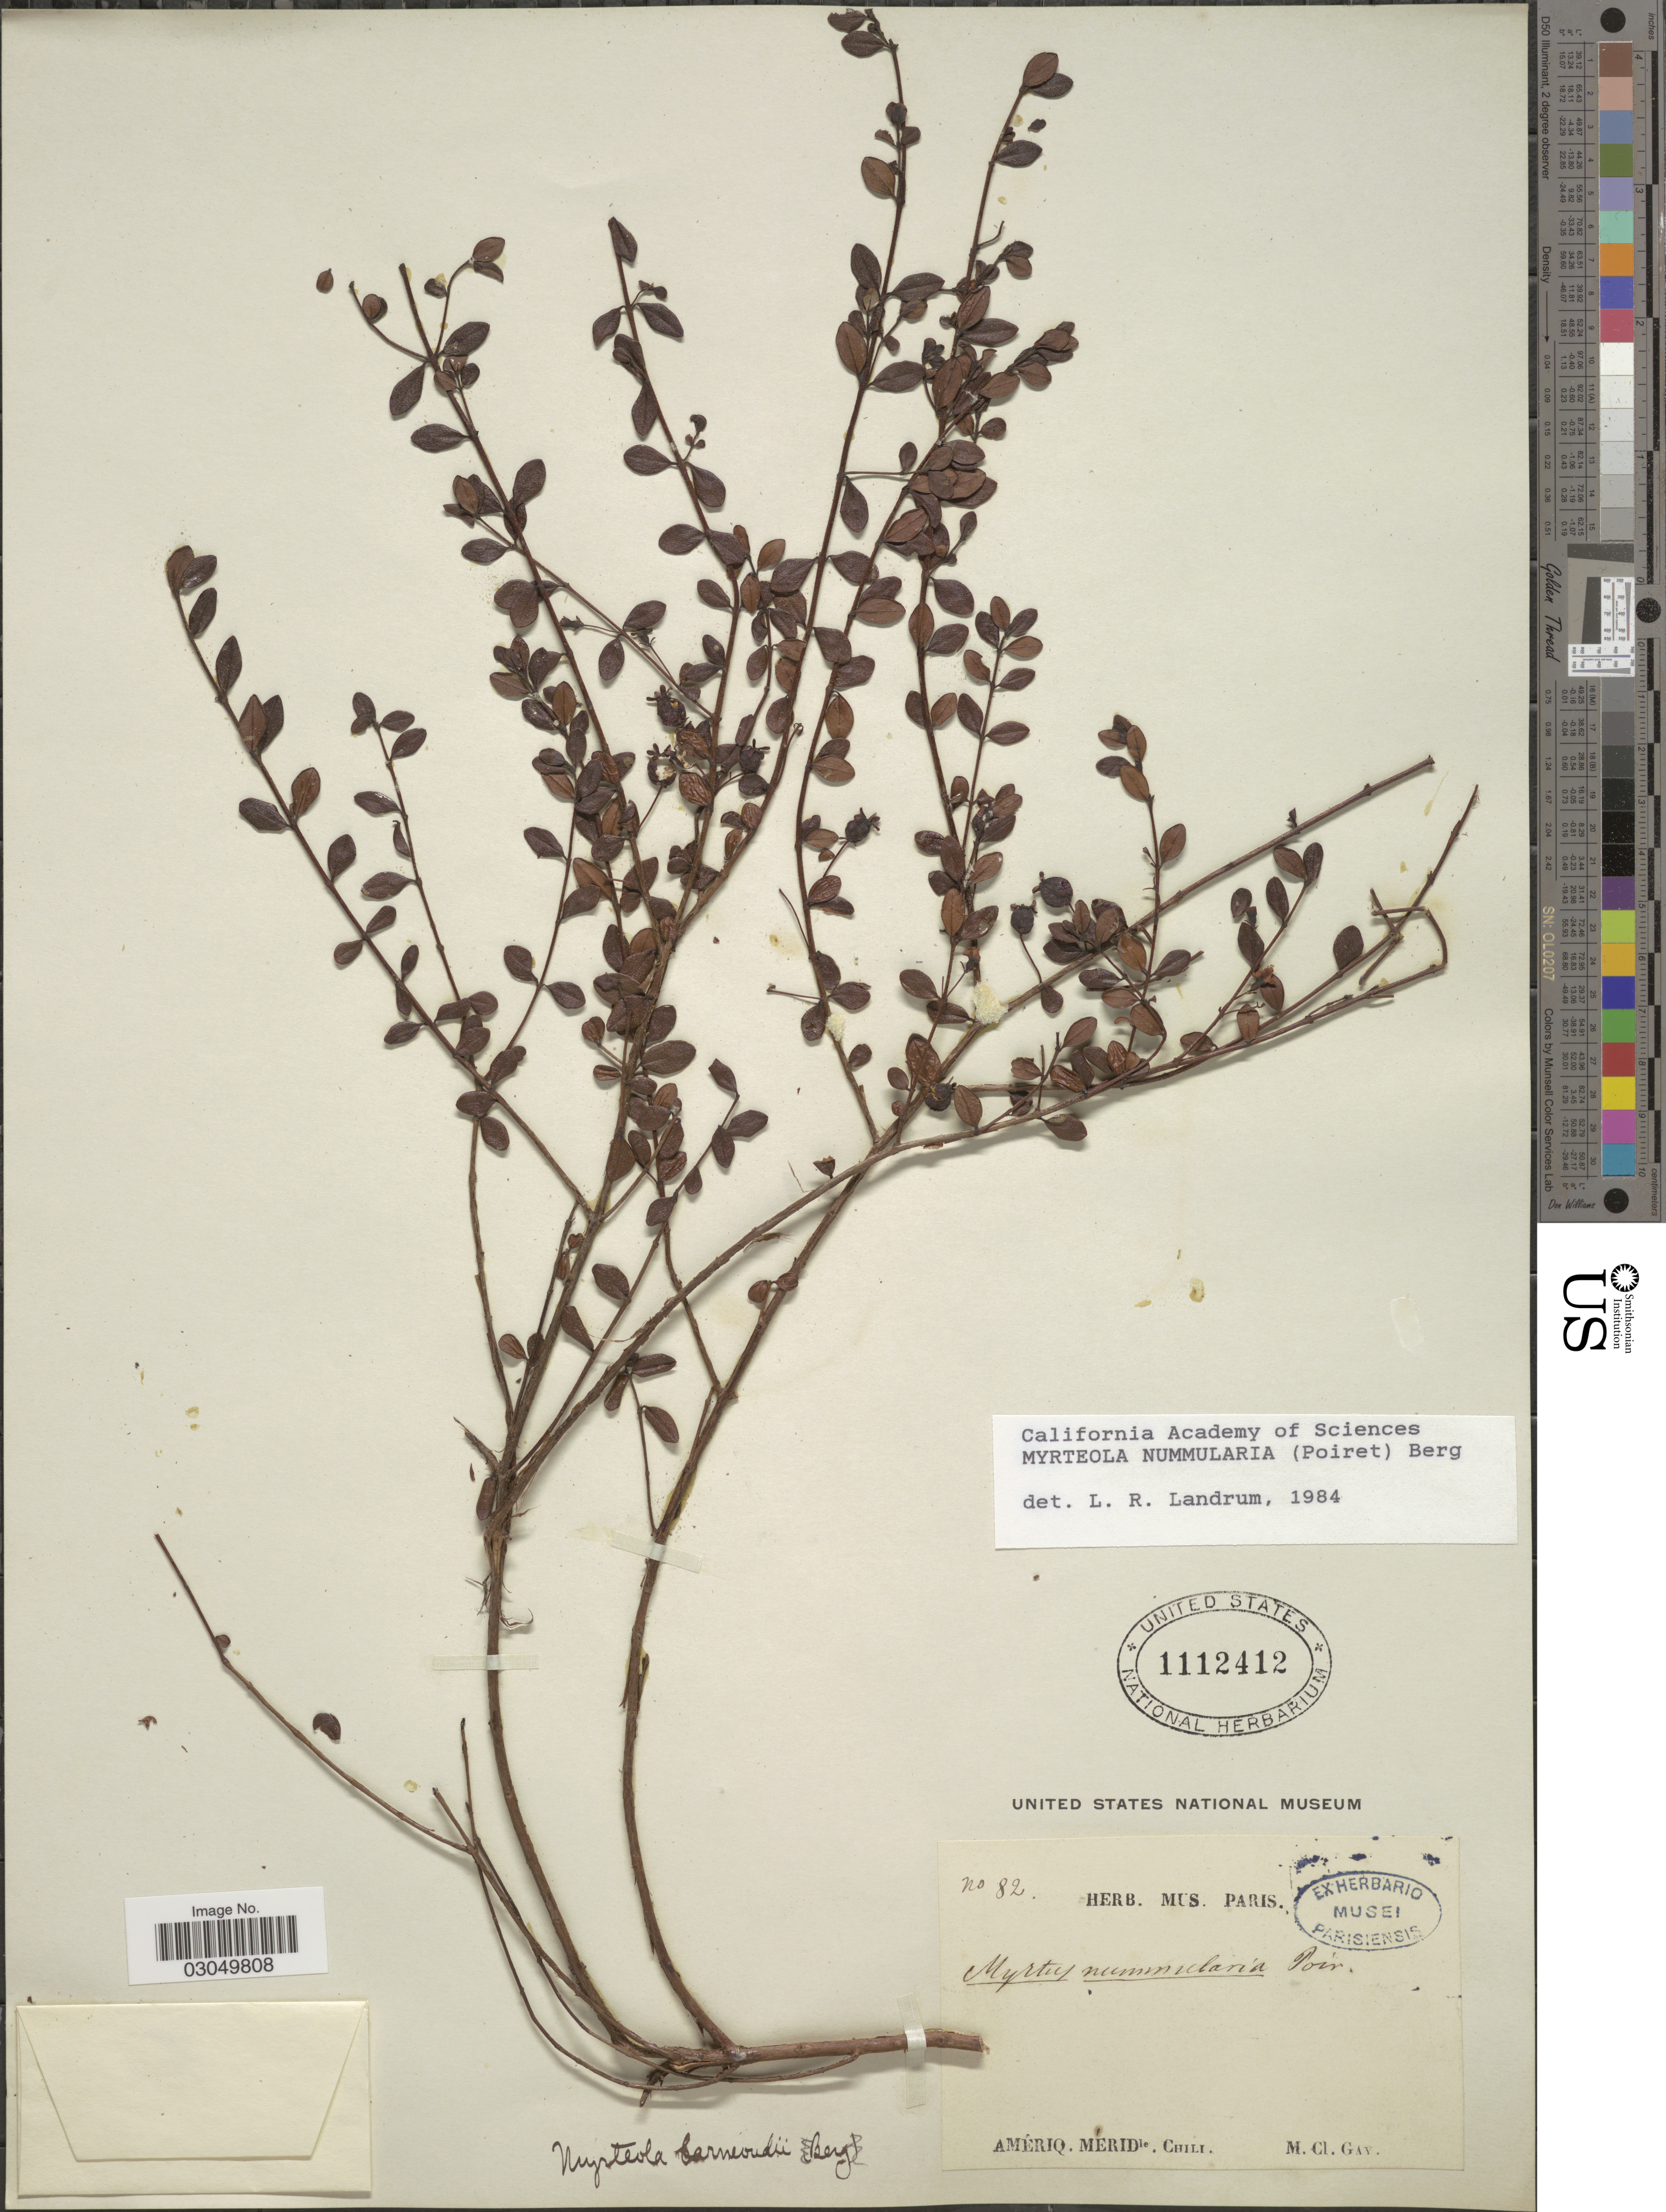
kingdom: Plantae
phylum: Tracheophyta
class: Magnoliopsida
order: Myrtales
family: Myrtaceae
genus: Myrteola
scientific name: Myrteola nummularia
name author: (Lam.) O. Berg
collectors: M. Gay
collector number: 82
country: Chile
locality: Amériq. Méridle.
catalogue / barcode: US 1112412